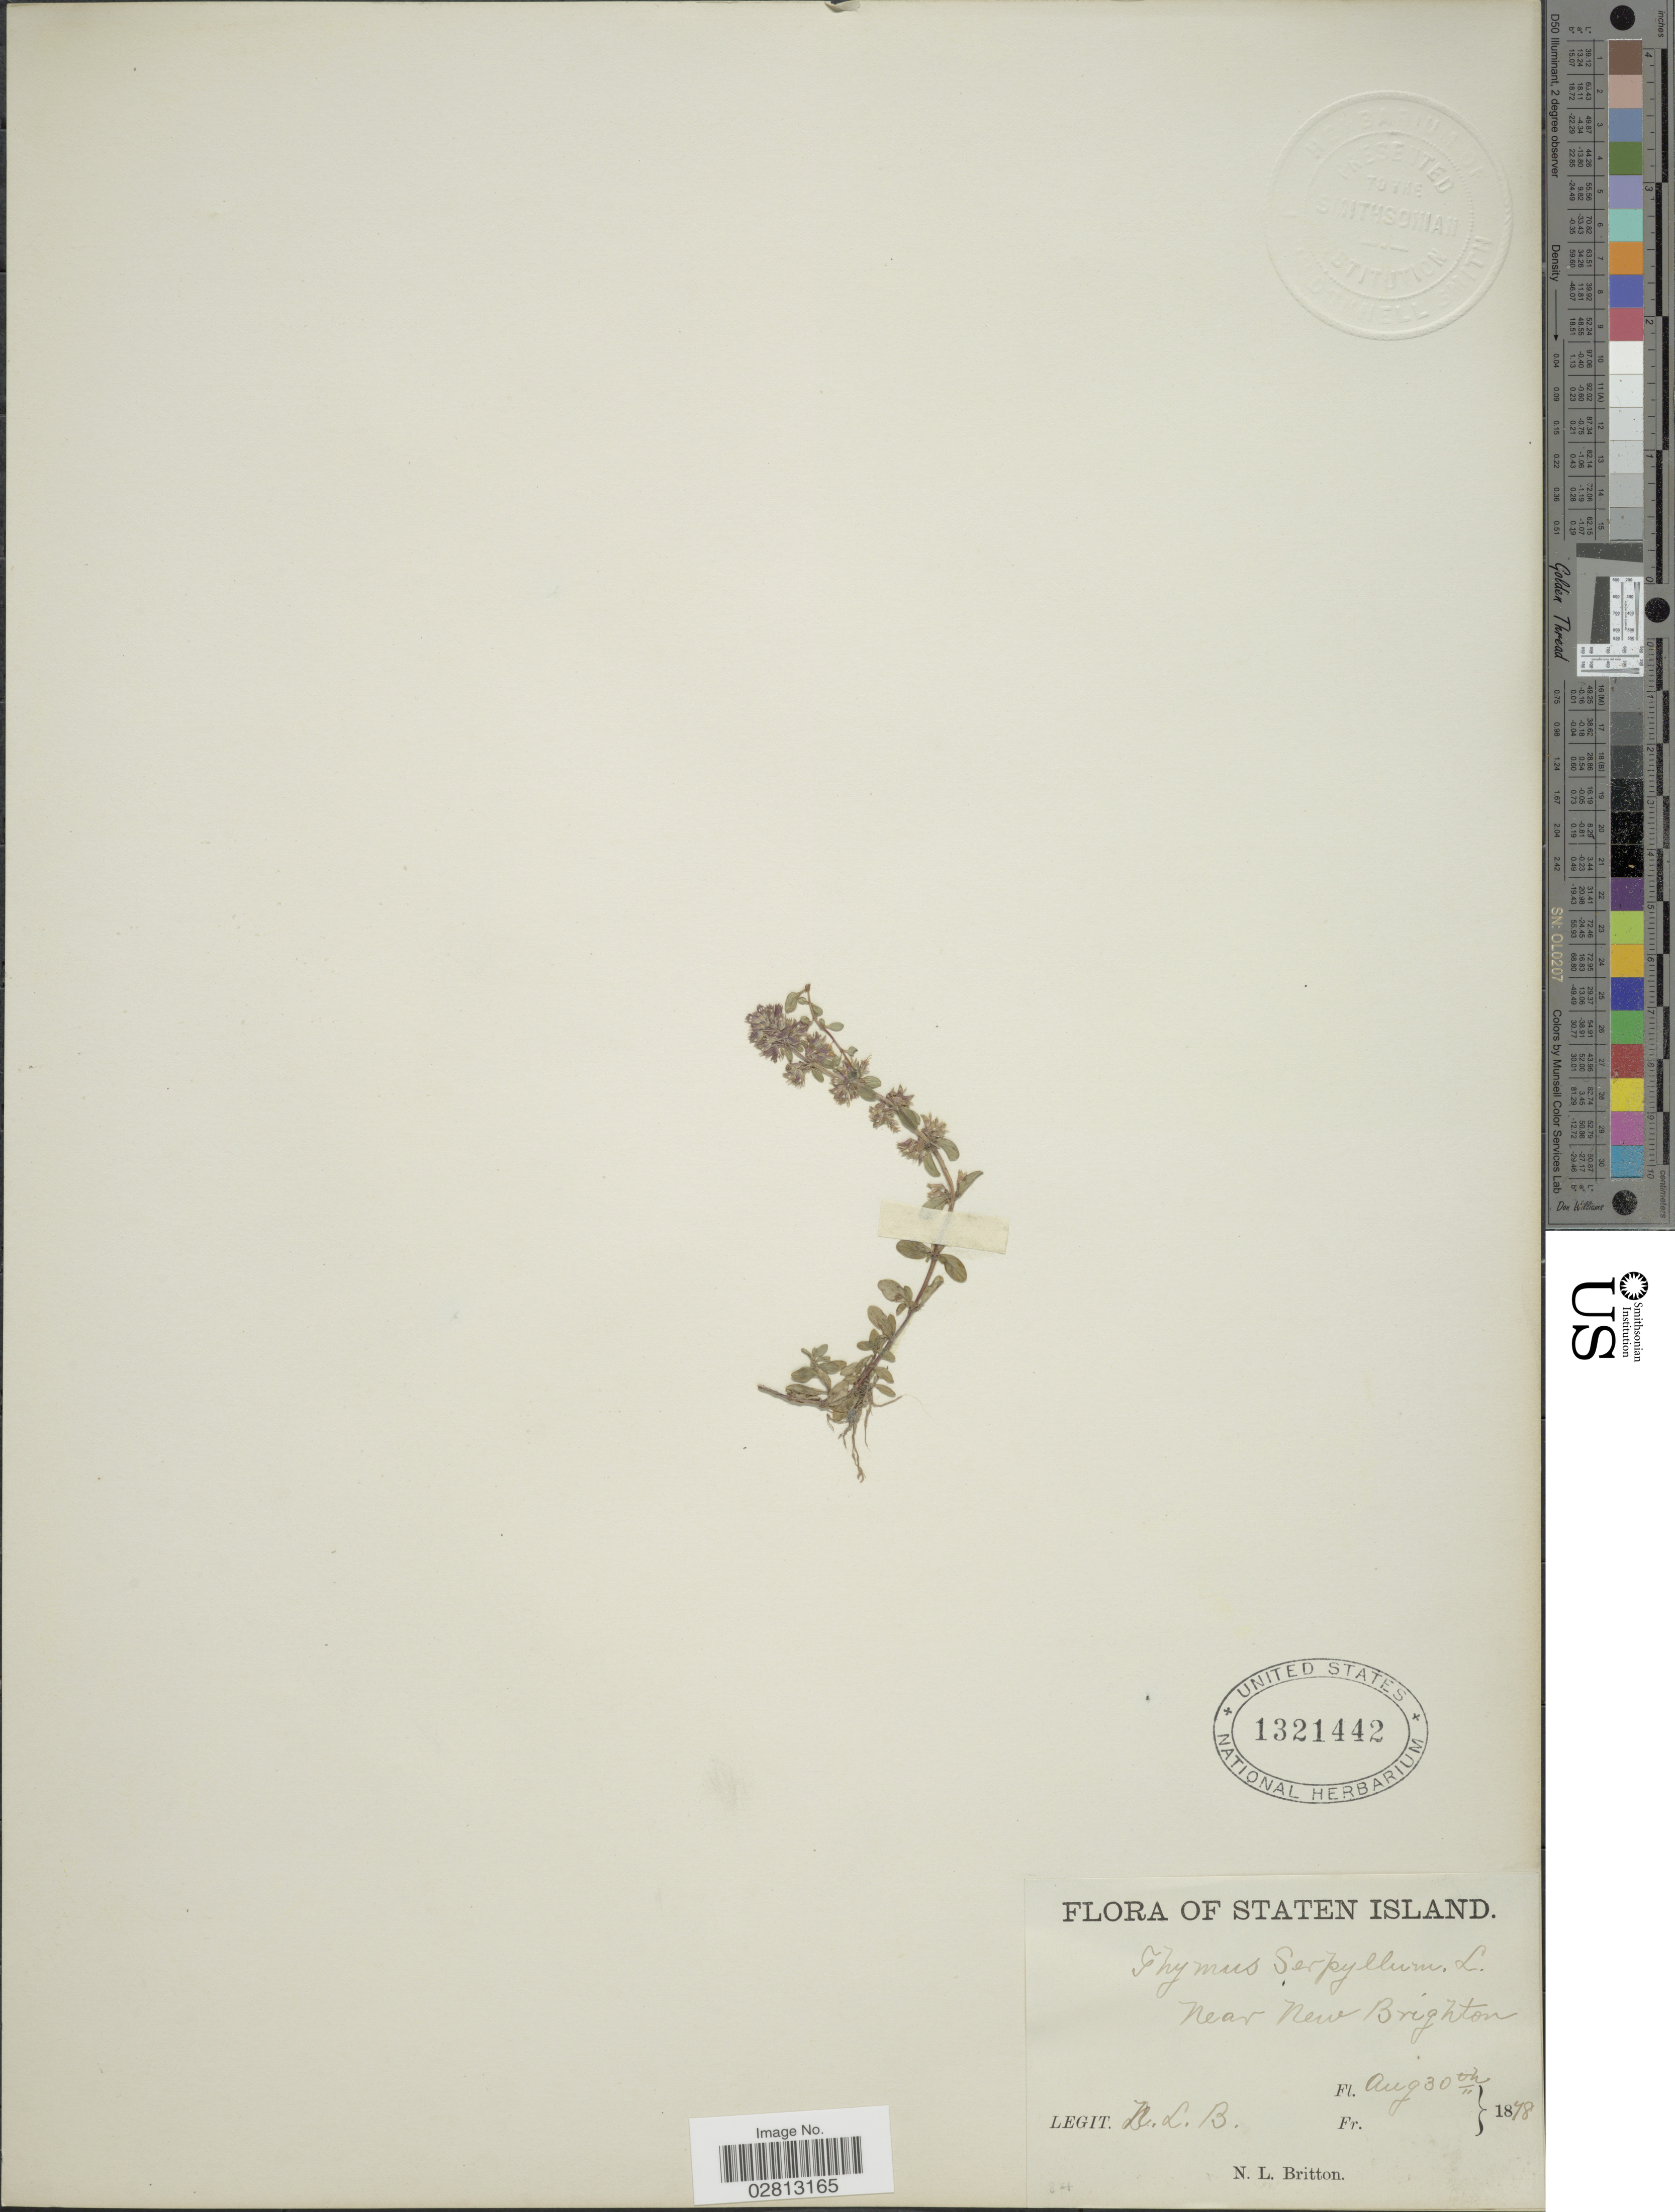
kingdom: Plantae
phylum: Tracheophyta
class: Magnoliopsida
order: Lamiales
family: Lamiaceae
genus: Thymus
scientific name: Thymus serpyllum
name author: L.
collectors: N. Britton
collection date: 1878-08-30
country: United States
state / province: New York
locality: Staten Island, Near New Brighton.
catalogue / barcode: US 1321442